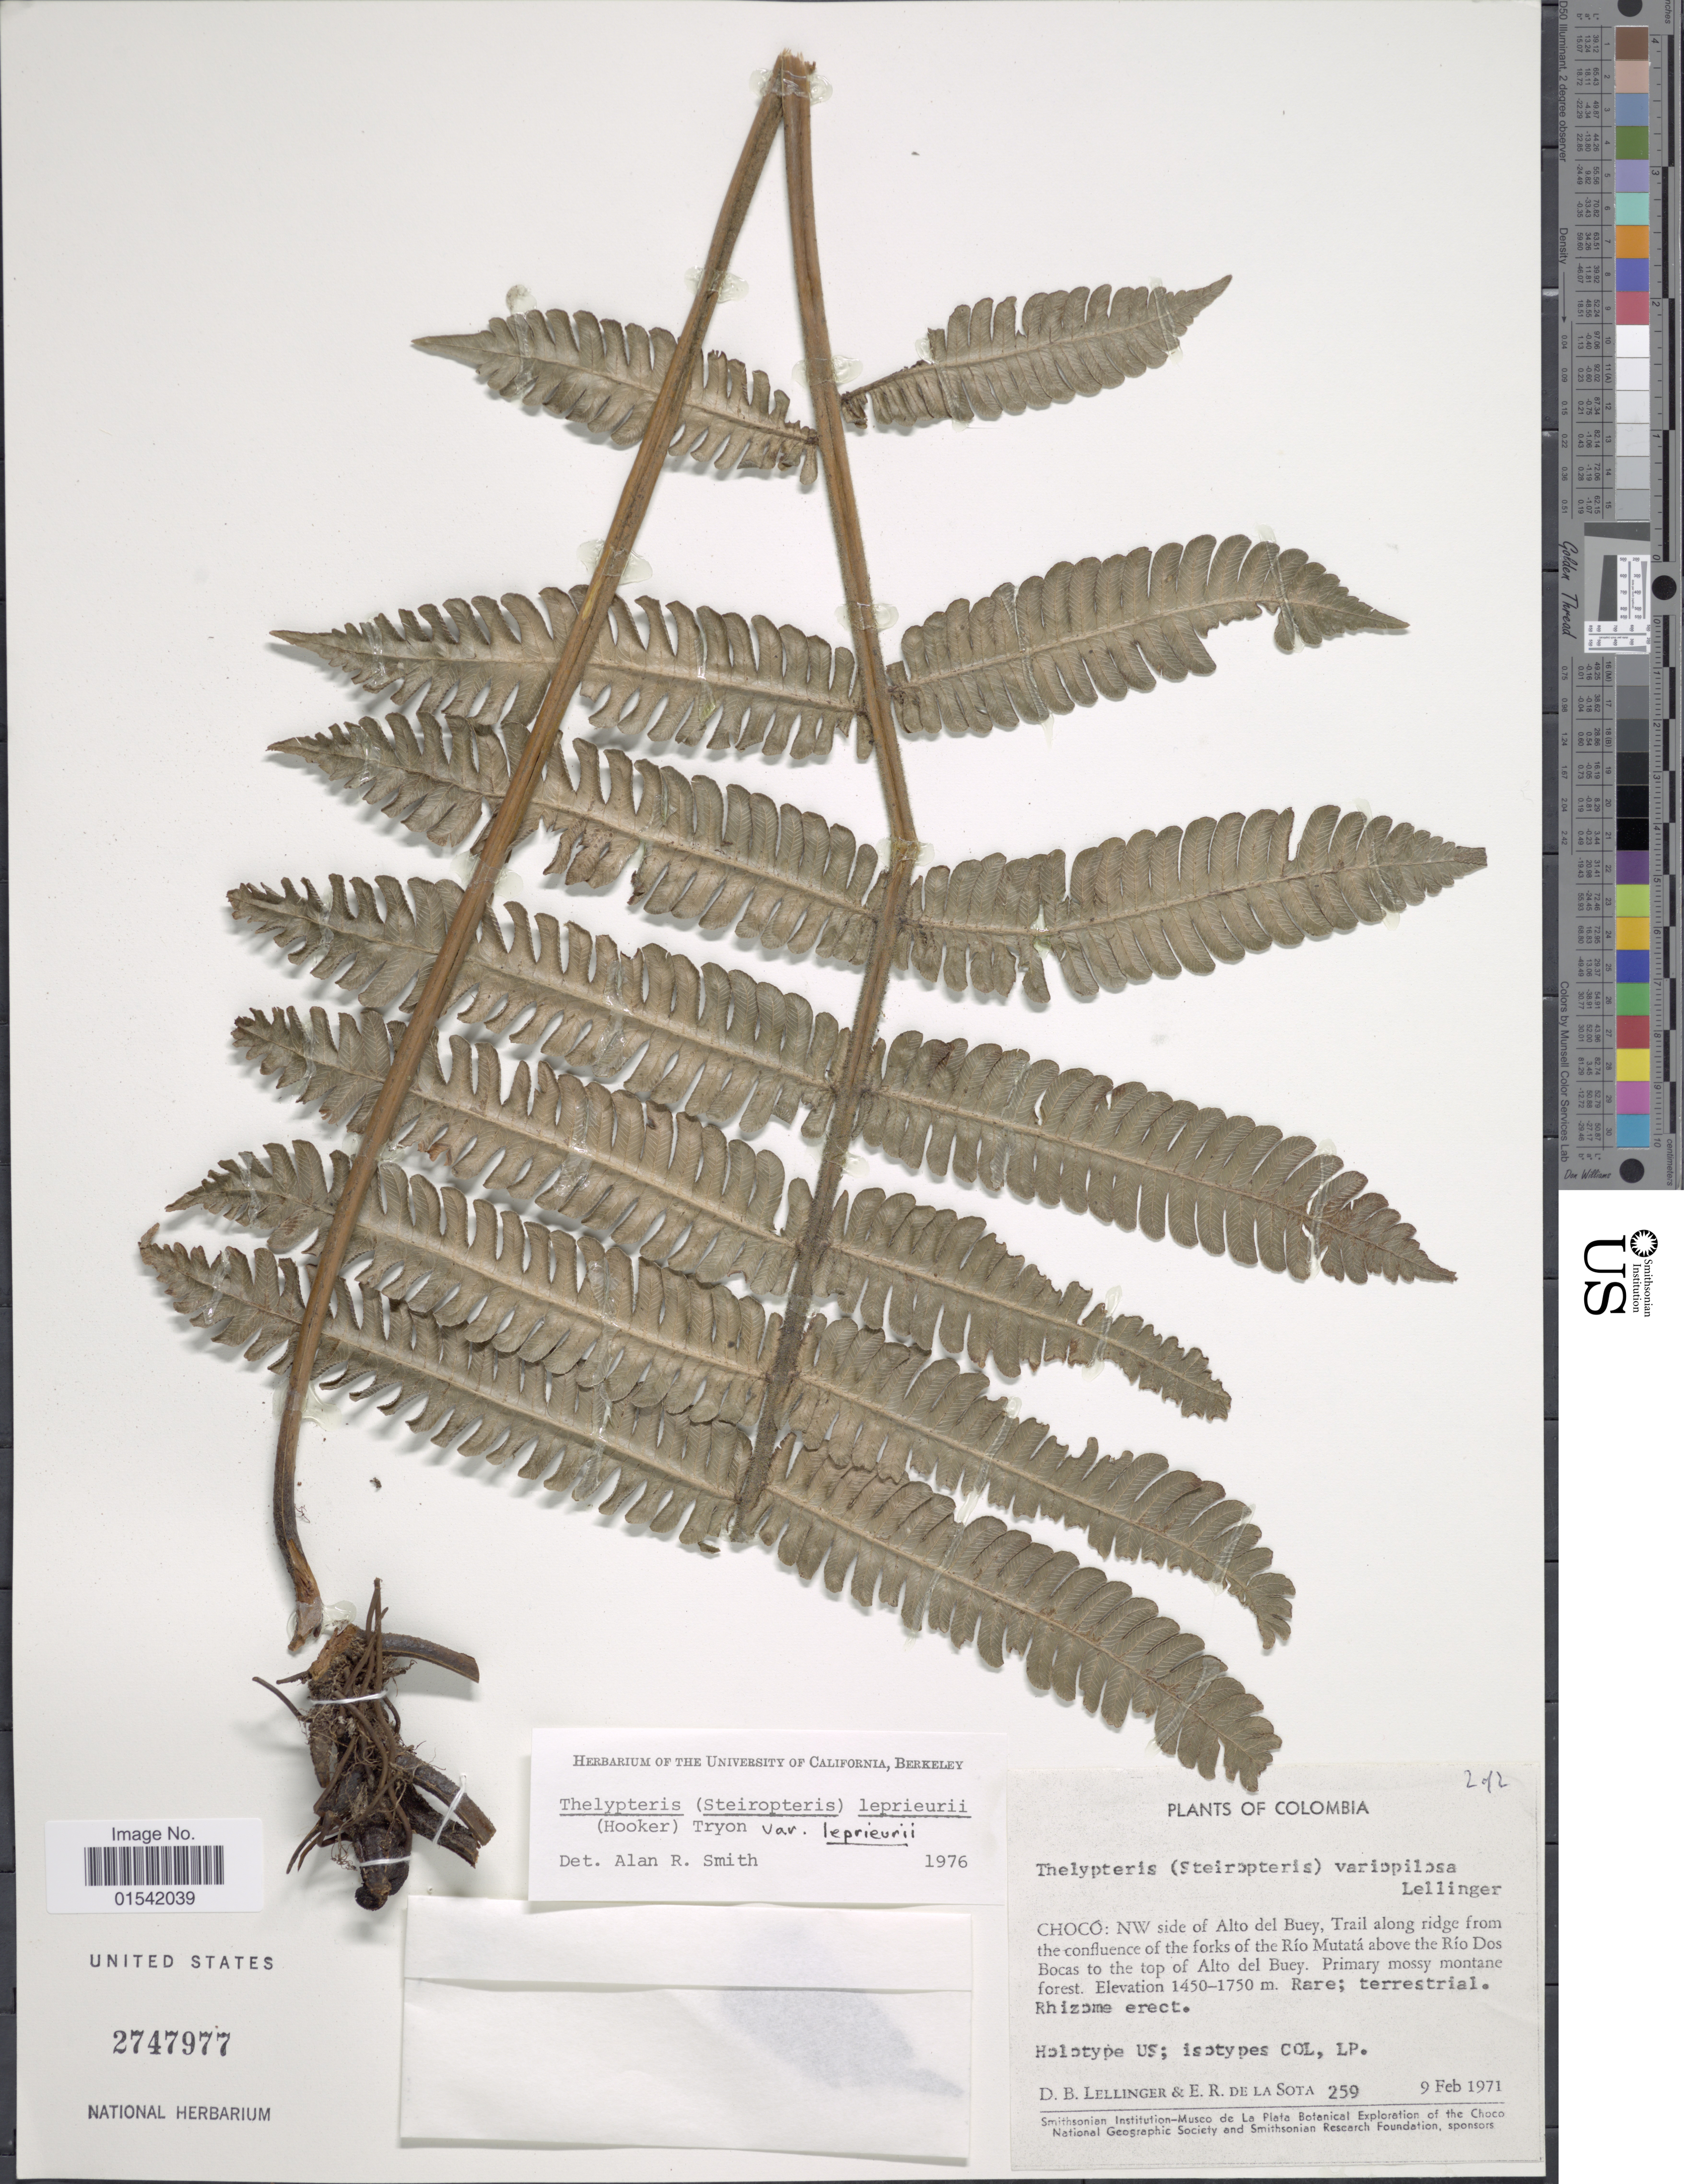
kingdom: Plantae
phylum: Tracheophyta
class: Polypodiopsida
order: Polypodiales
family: Thelypteridaceae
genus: Steiropteris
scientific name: Steiropteris leprieurii var. leprieurii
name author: (Hook. f.) Pic. Serm.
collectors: D. B. Lellinger & E. R. de la Sota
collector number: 259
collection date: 1971-02-09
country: Colombia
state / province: Chocó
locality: NW side of Alto del Buey, Trail along ridge from the confluence of the forks of the Río Mutatá above the Río Dos Bocas to the top of Alto del Buey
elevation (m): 1450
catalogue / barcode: US 2747977